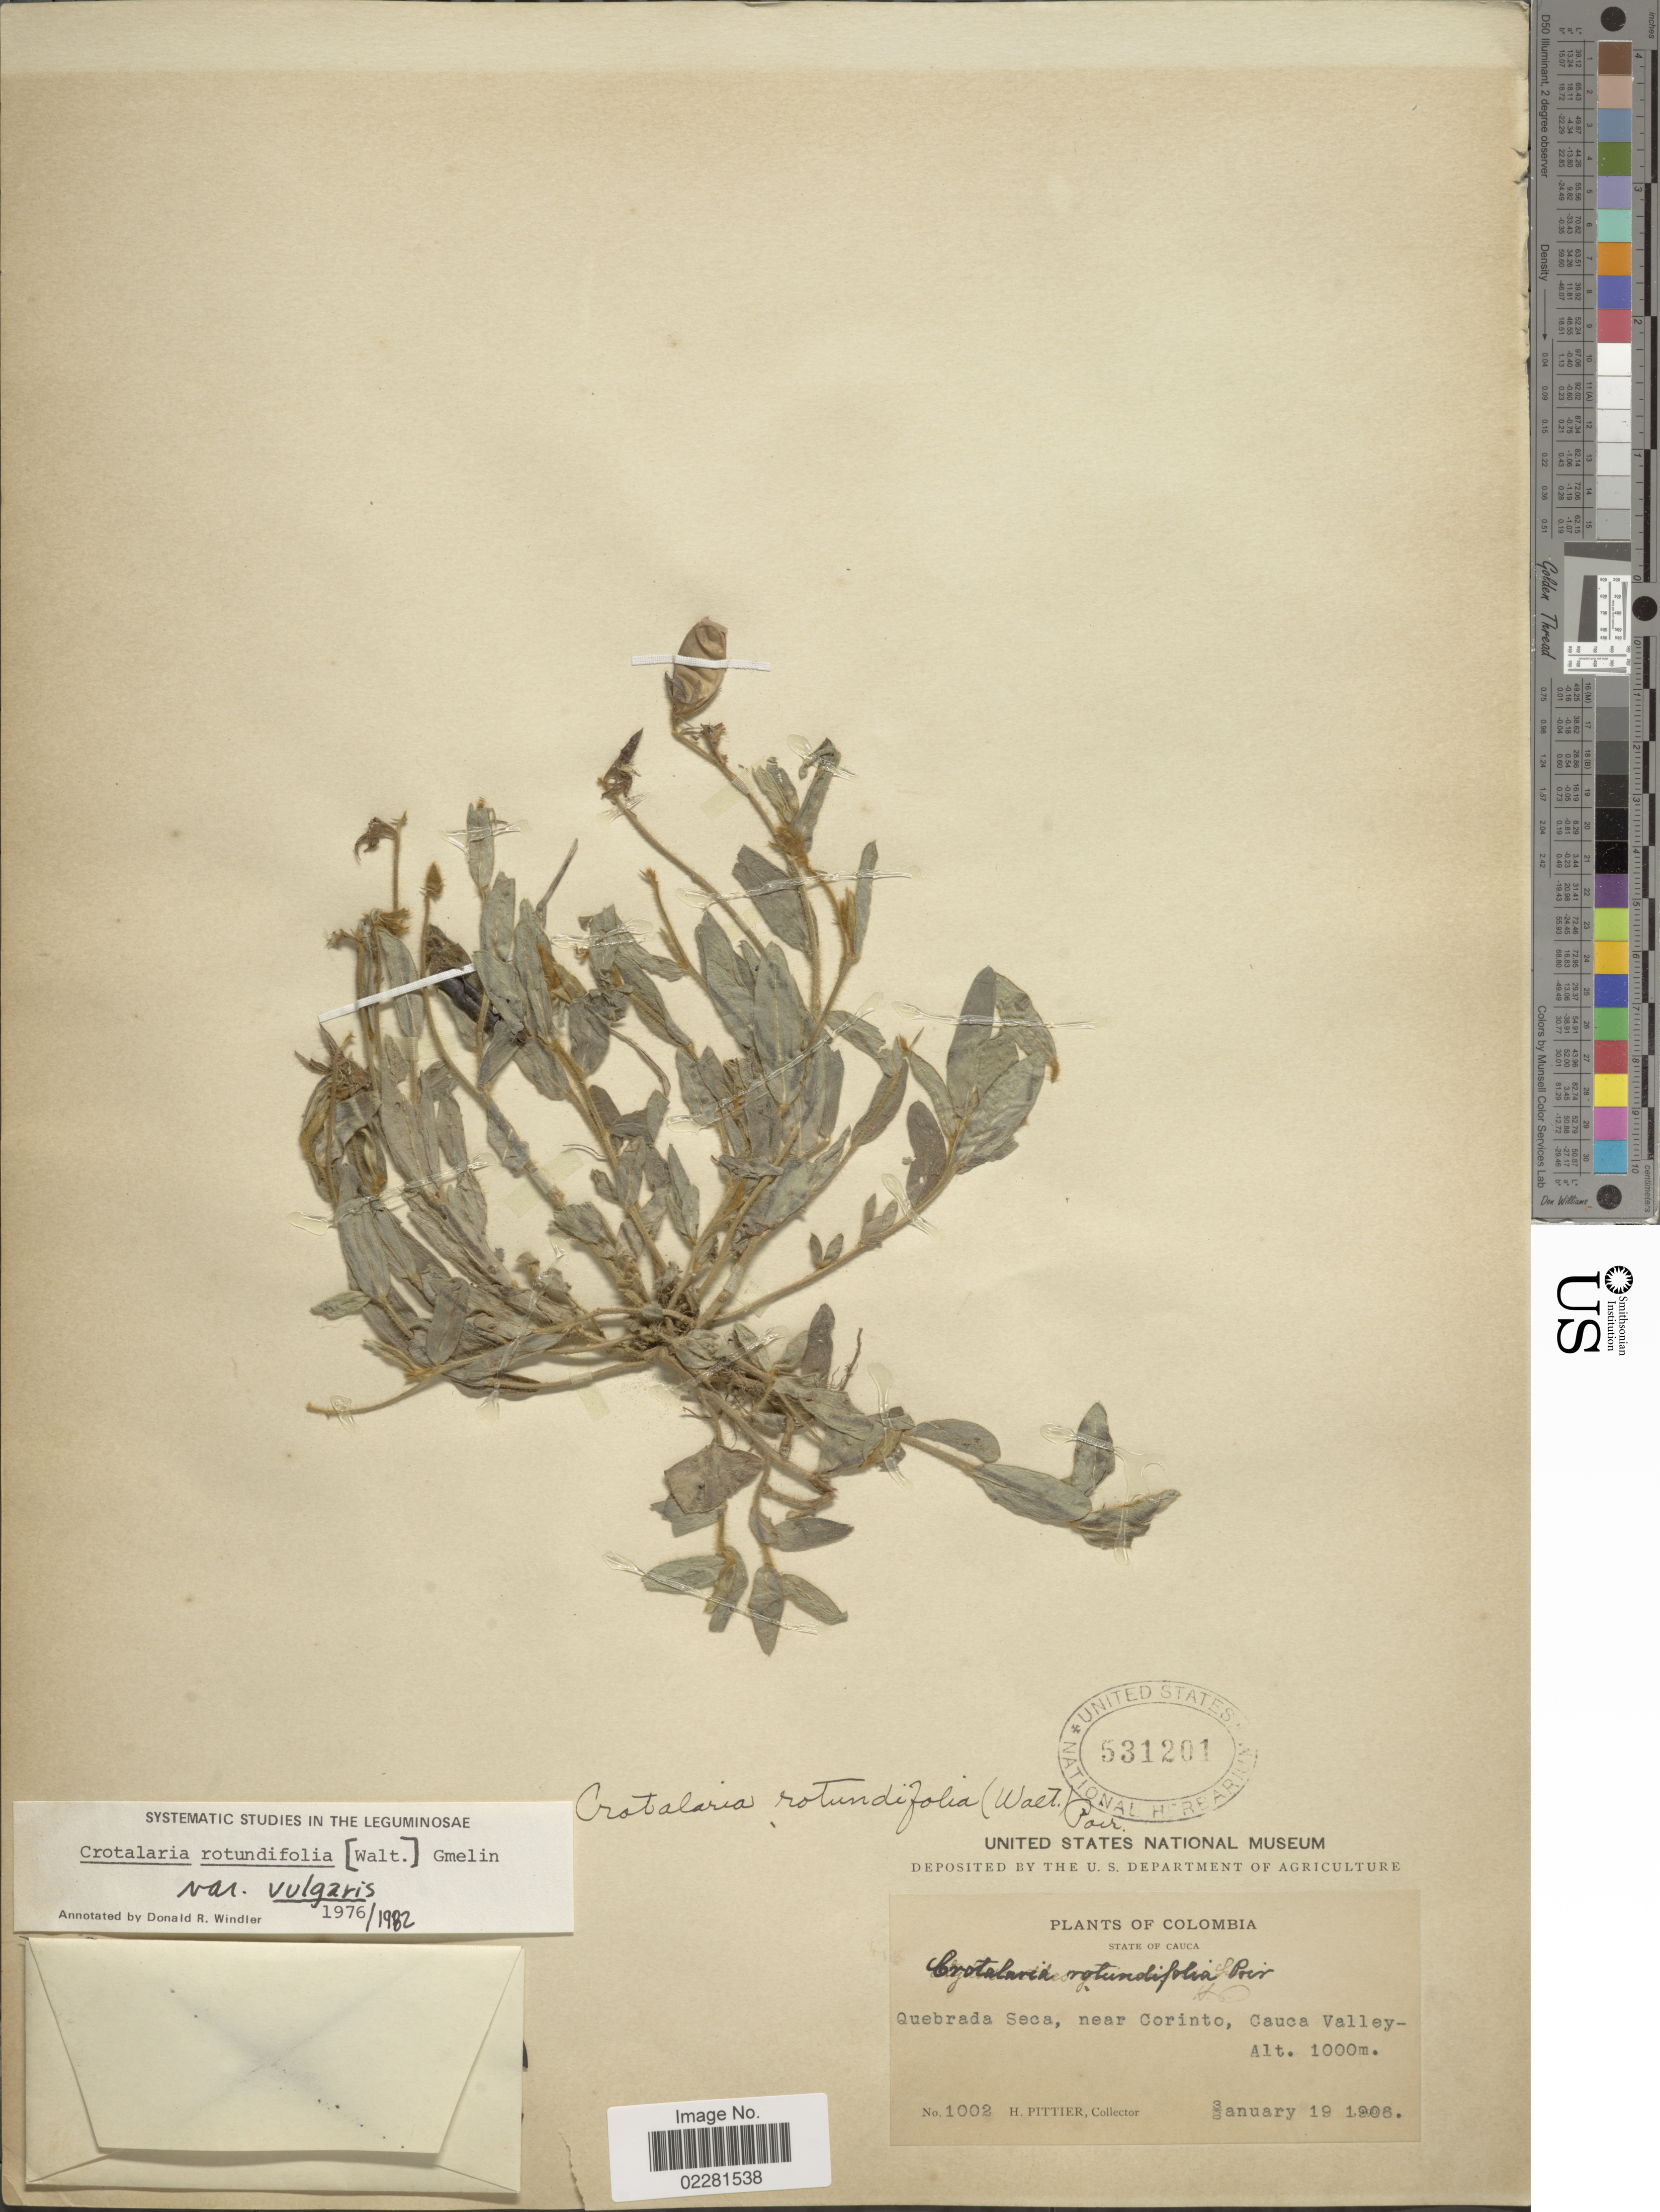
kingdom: Plantae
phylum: Tracheophyta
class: Magnoliopsida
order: Fabales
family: Fabaceae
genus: Crotalaria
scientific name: Crotalaria rotundifolia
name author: Walter ex J.F. Gmel.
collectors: H. F. Pittier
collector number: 1002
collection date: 1906-01-19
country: Colombia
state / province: Cauca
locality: Quebrada Seca, near Corinto, Cauca Valley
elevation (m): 1000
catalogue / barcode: US 531201